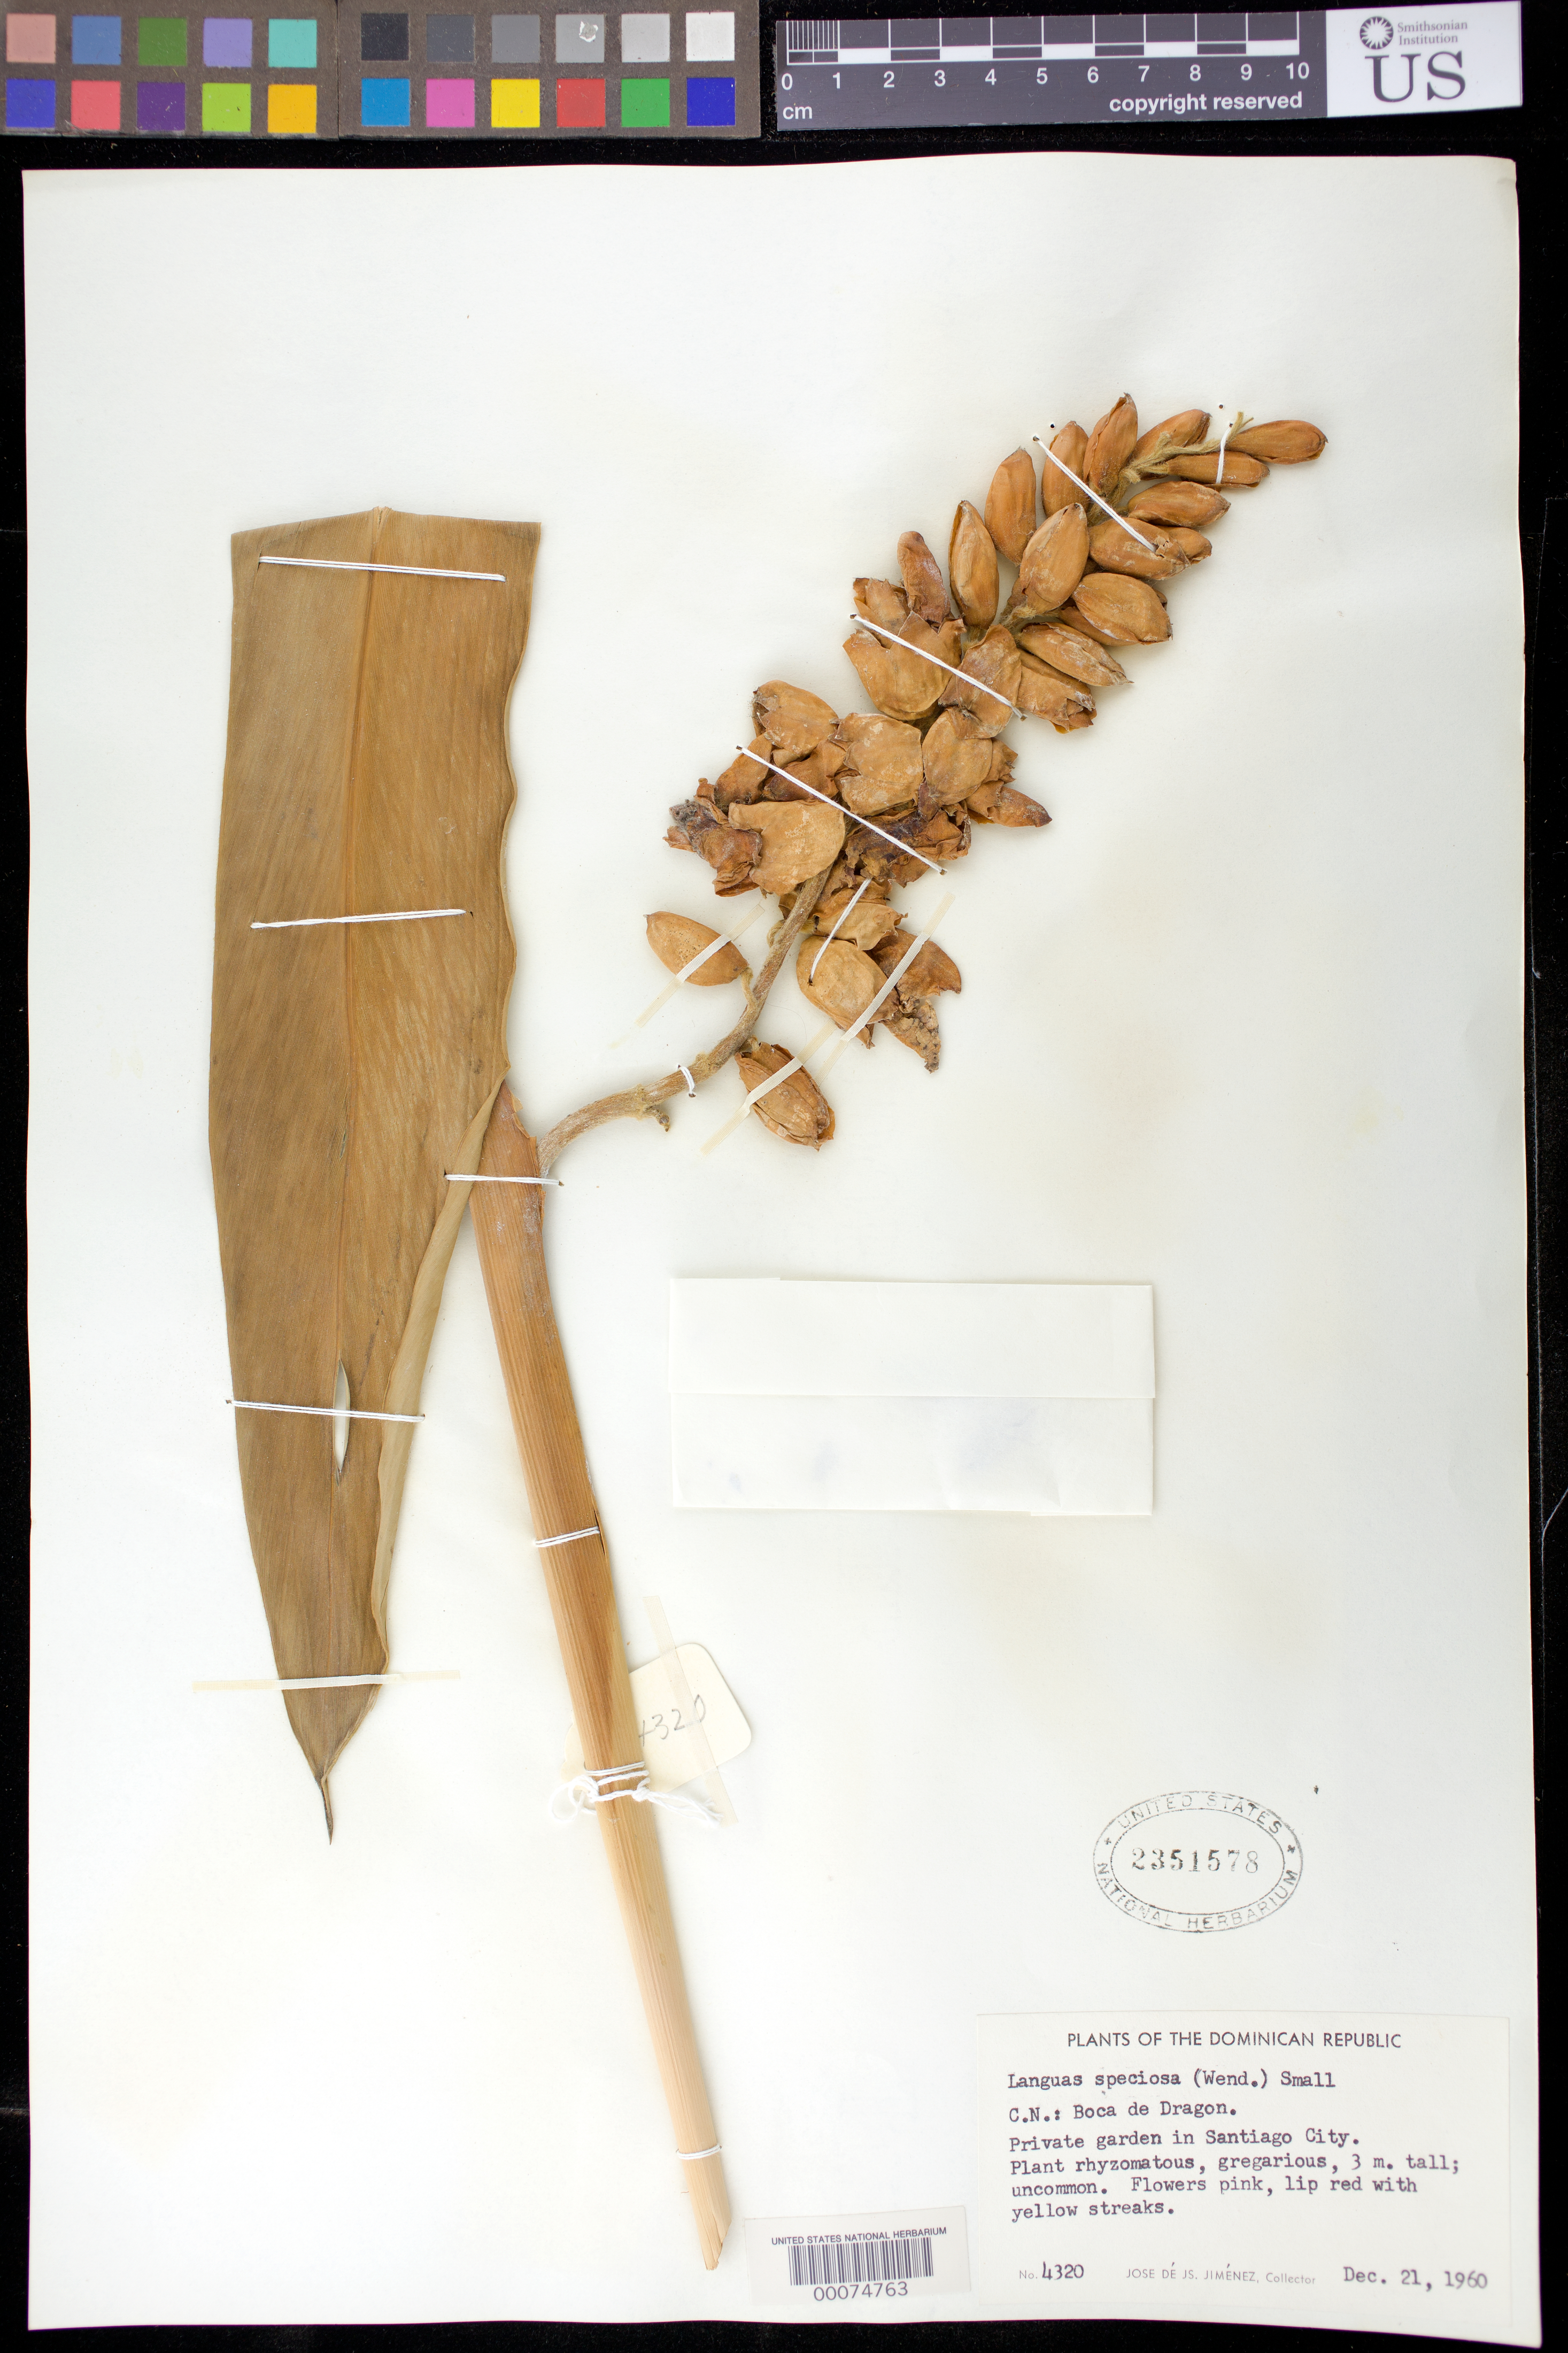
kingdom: Plantae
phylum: Tracheophyta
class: Liliopsida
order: Zingiberales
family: Zingiberaceae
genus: Alpinia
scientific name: Alpinia zerumbet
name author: (Pers.) B.L. Burtt & R.M. Sm.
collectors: J. J. Jiménez Almonte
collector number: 4320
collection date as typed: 21 Dec 1960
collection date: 1960-12-21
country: Dominican Republic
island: Hispaniola Island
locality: Private garden in santiago city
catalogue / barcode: US 2351578